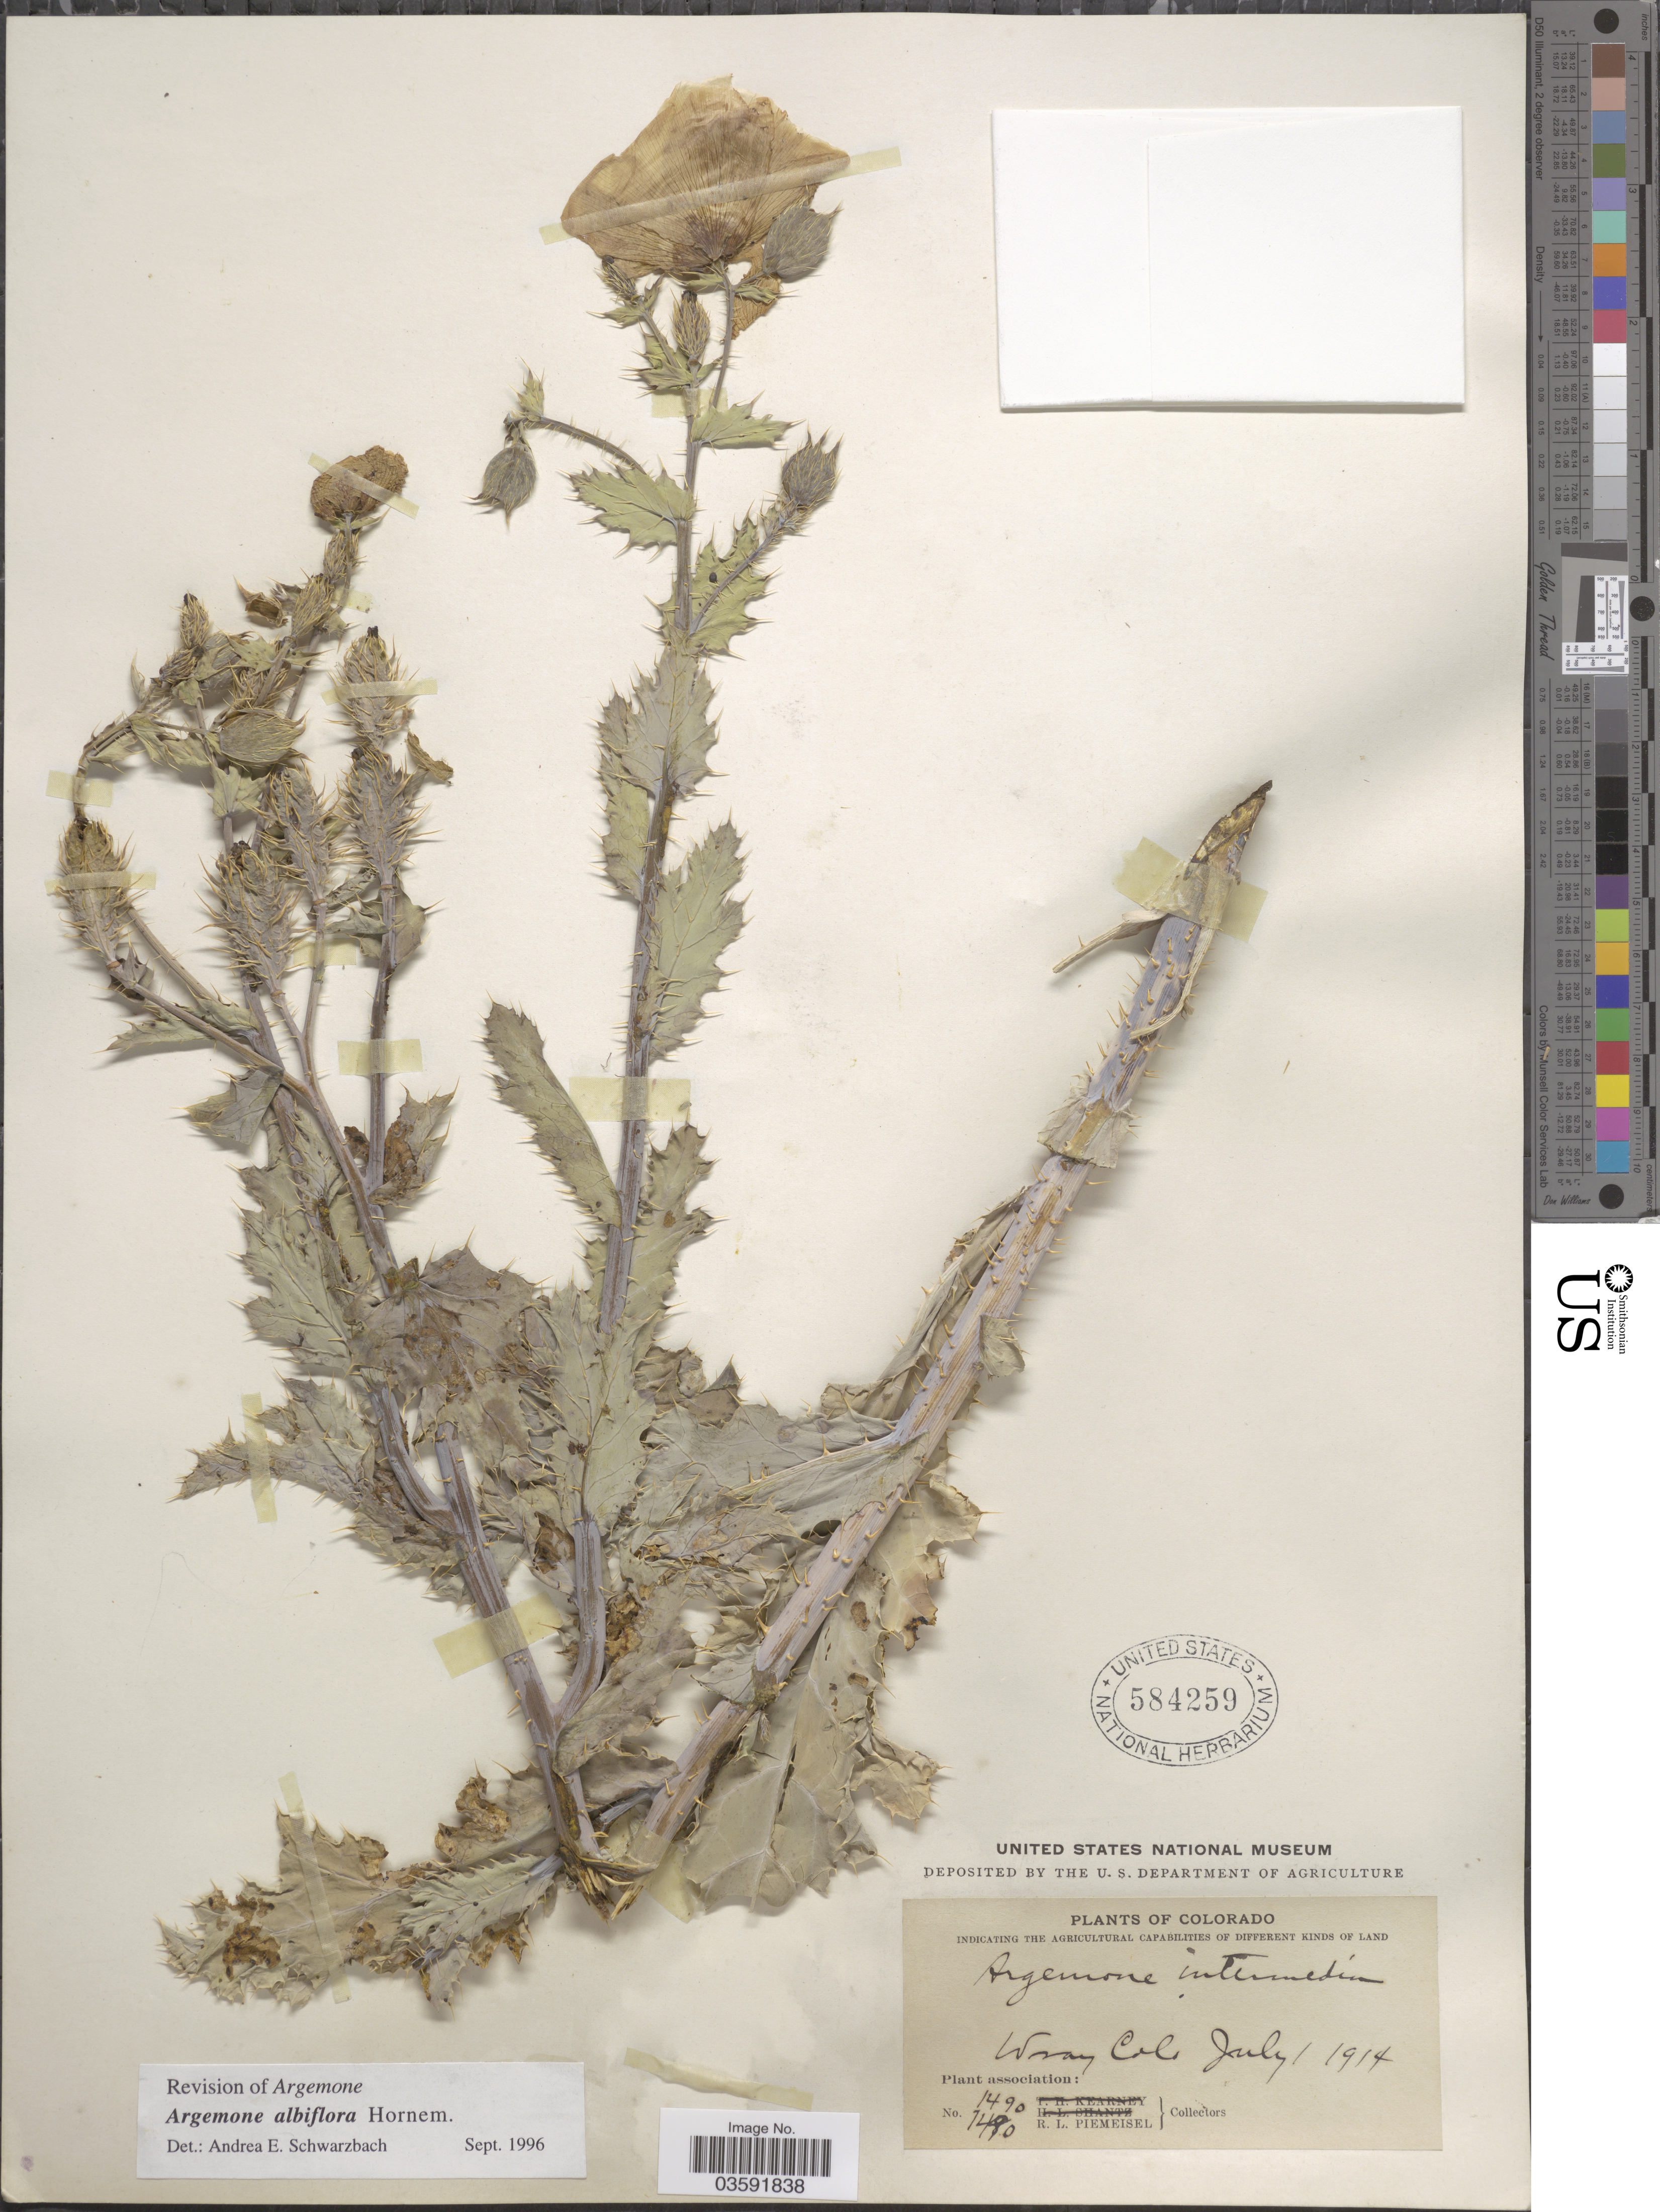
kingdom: Plantae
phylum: Tracheophyta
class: Magnoliopsida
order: Ranunculales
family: Papaveraceae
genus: Argemone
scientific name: Argemone albiflora subsp. albiflora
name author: Hornem.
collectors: R. L. Piemeisel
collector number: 1490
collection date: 1914-07-01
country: United States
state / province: Colorado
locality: Wray Colo.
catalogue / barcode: US 584259